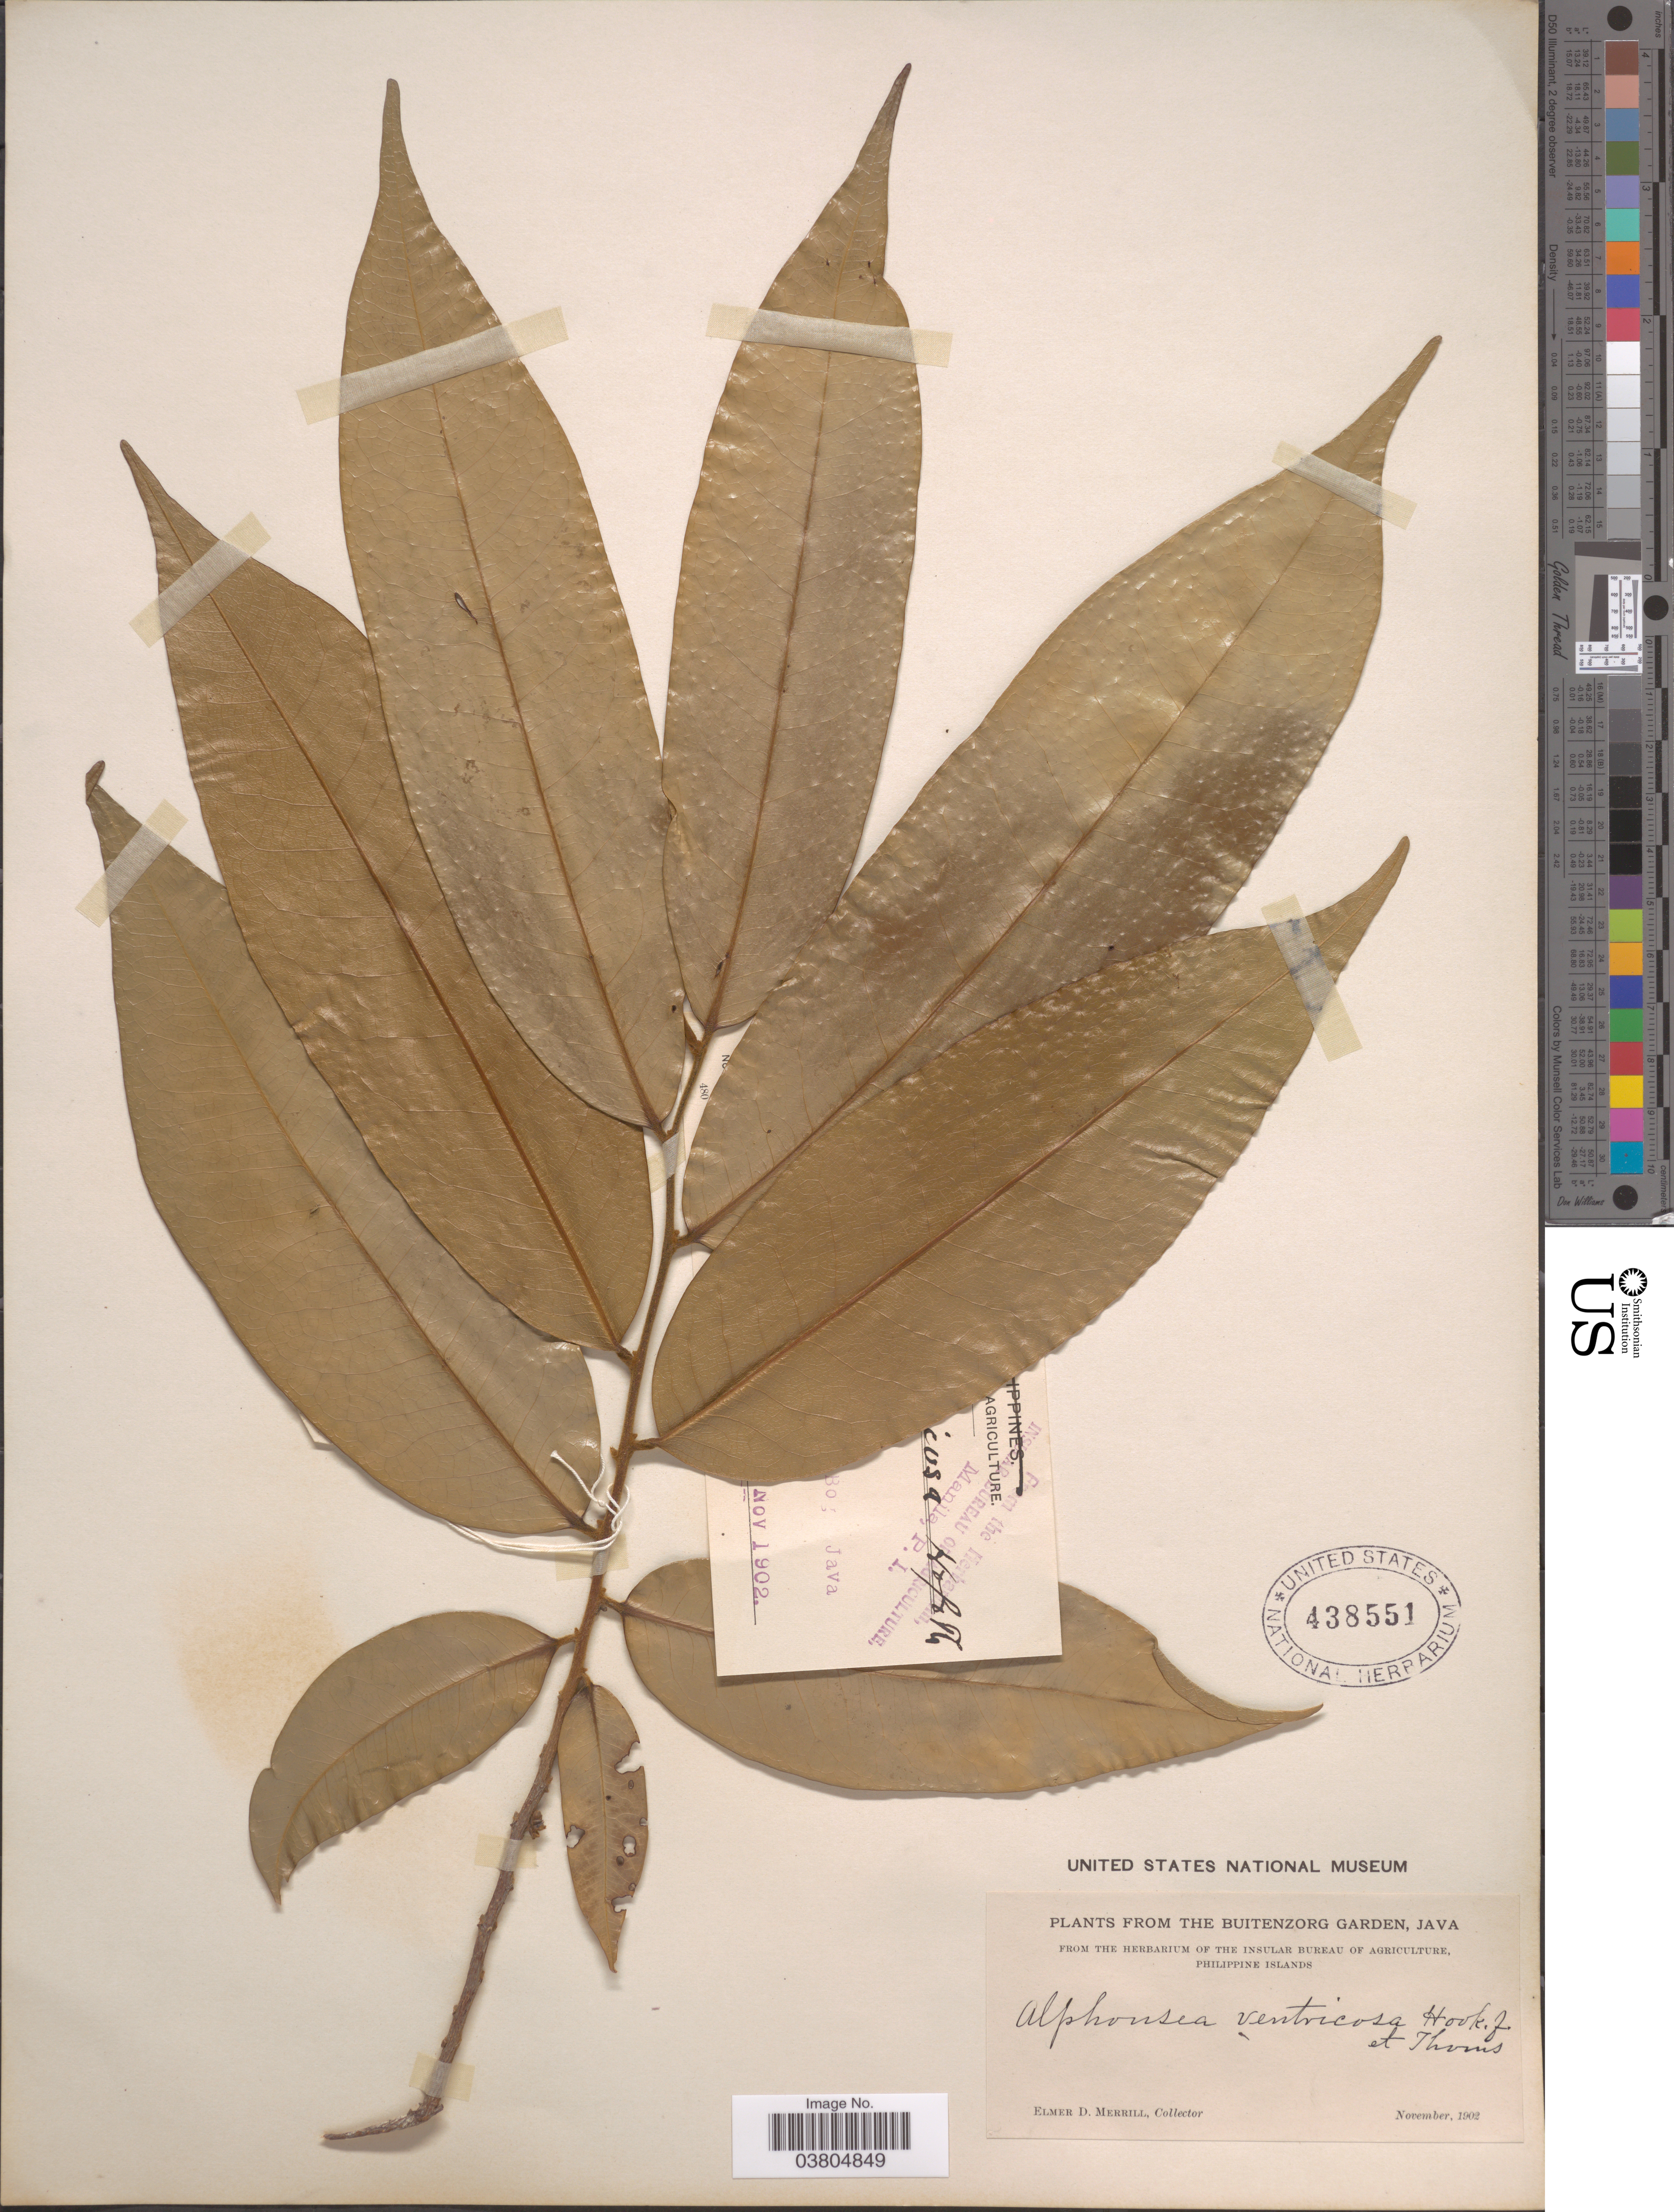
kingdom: Plantae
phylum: Tracheophyta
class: Magnoliopsida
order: Magnoliales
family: Annonaceae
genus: Alphonsea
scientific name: Alphonsea ventricosa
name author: (Roxb.) Hook. f. & Thomson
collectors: E. D. Merrill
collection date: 1902-11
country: Indonesia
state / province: Java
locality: The Buitenzorg Garden.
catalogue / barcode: US 438551